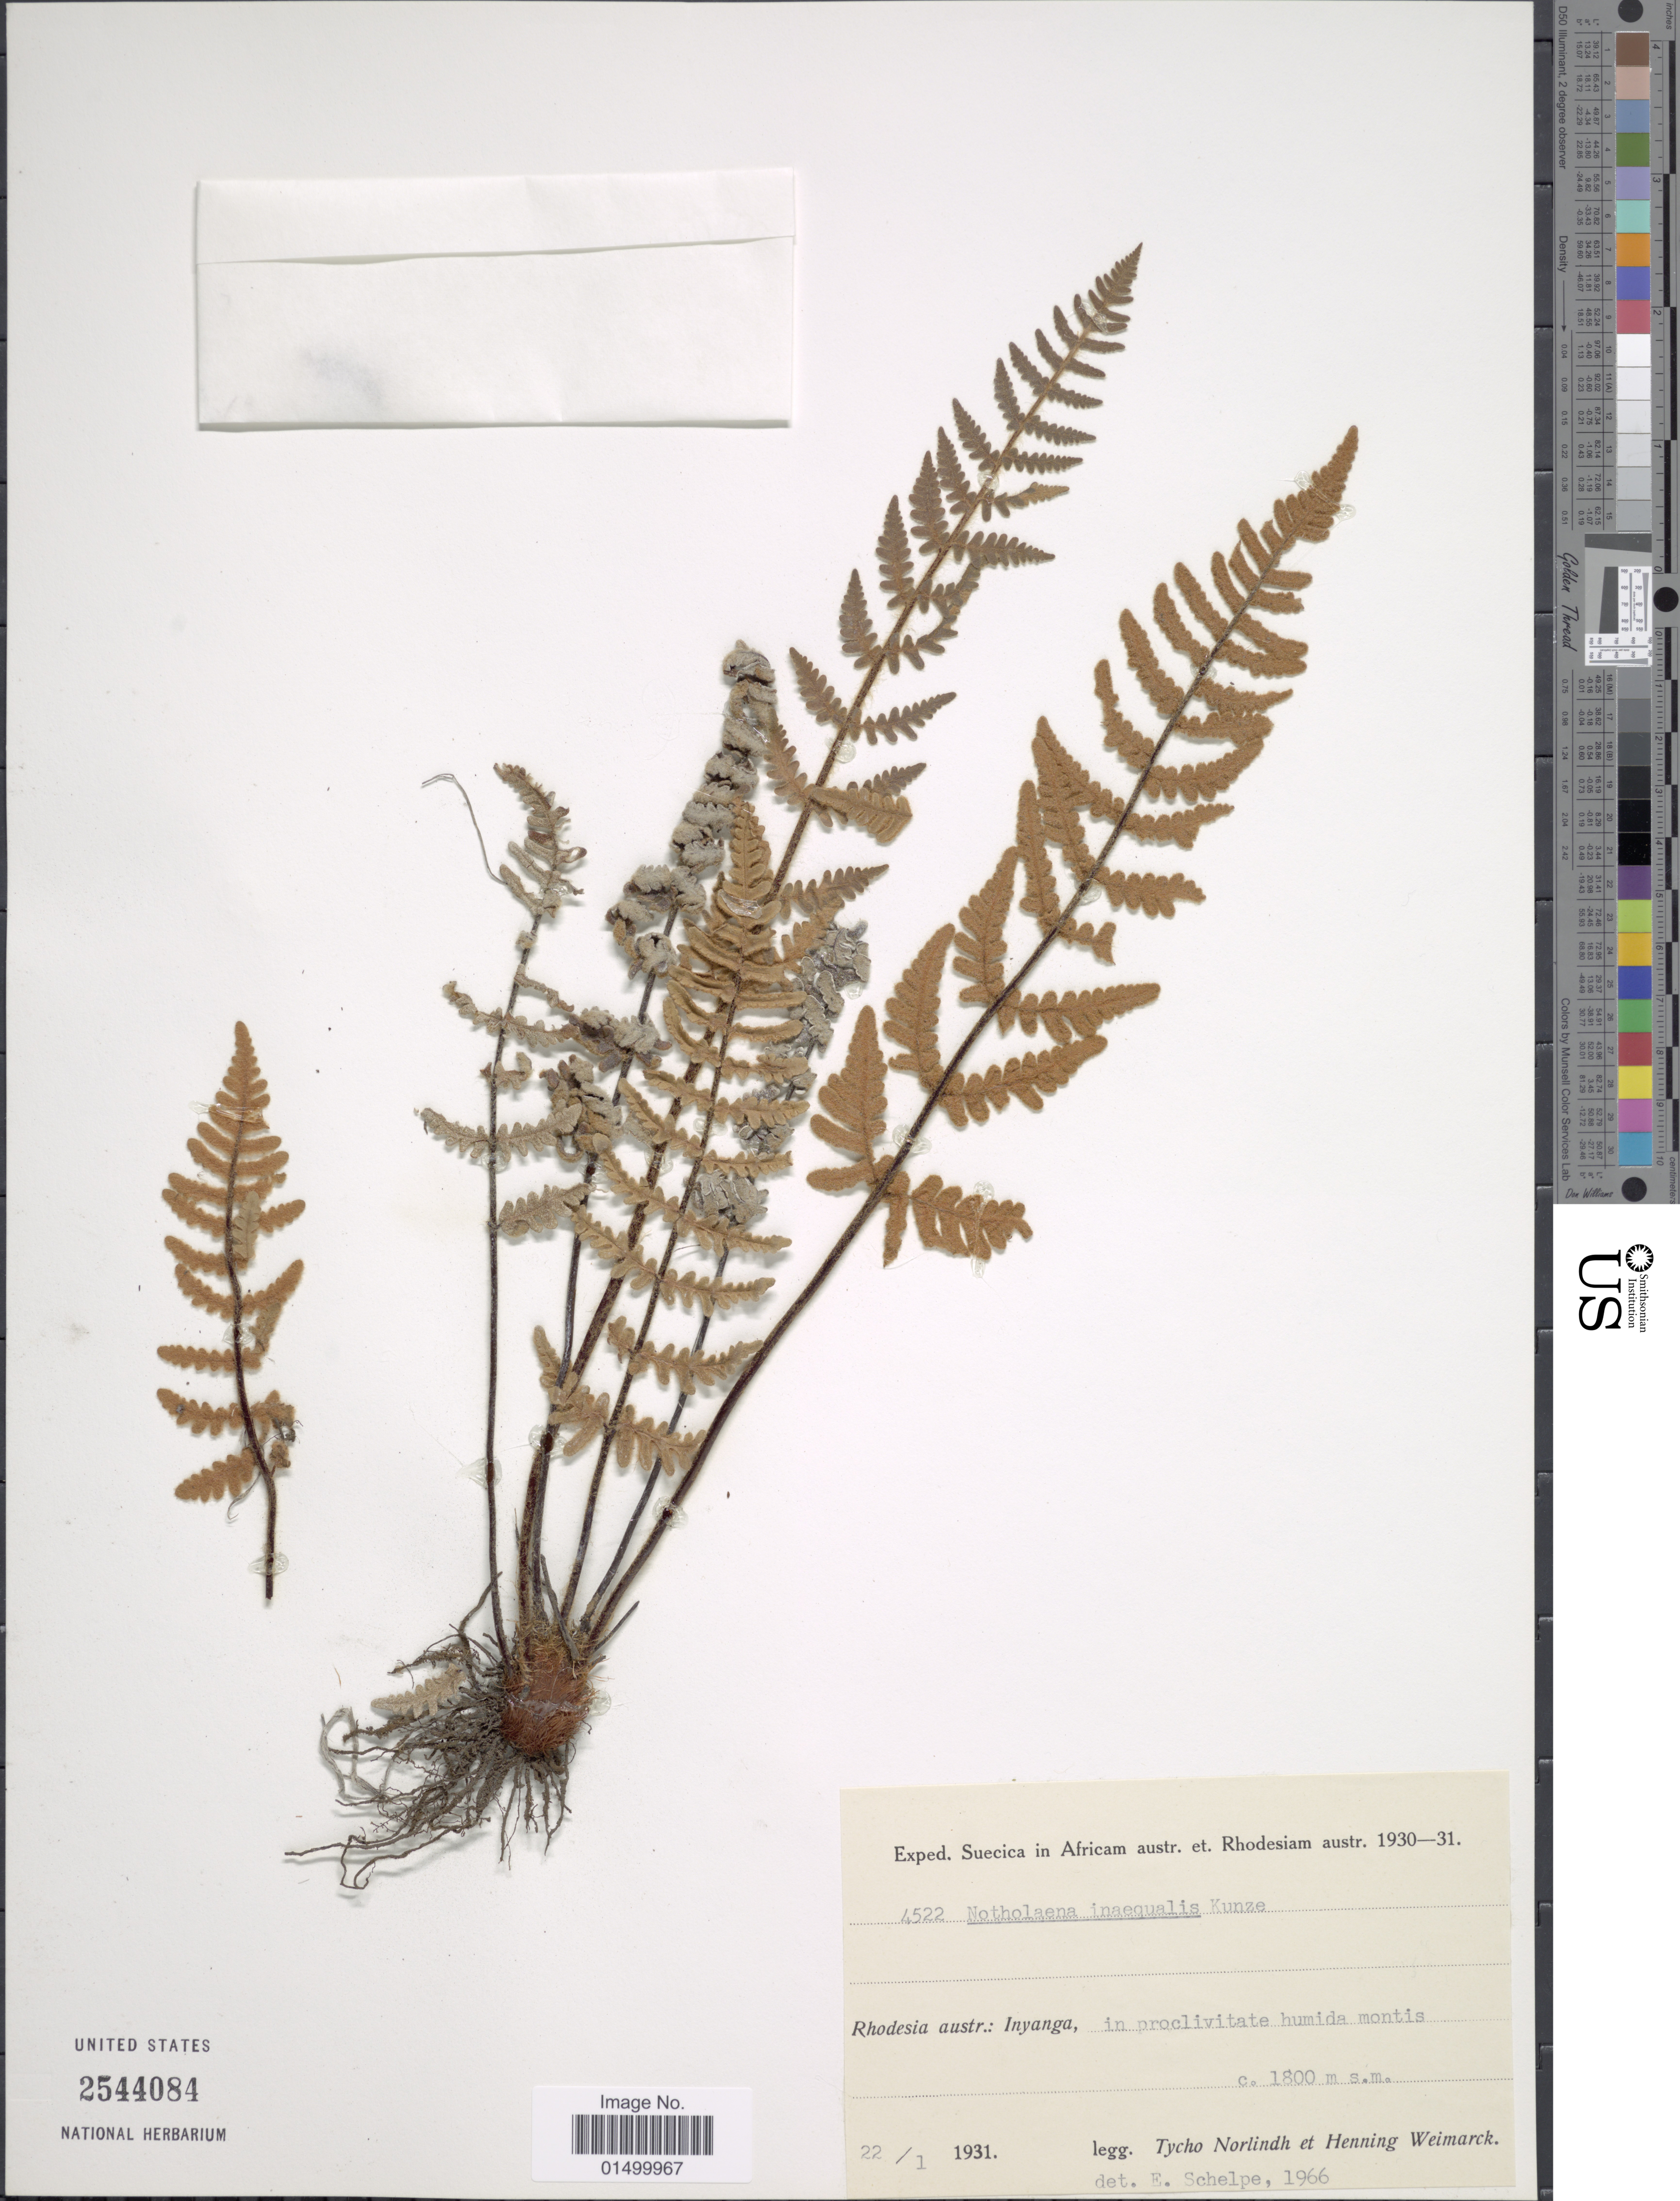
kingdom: Plantae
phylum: Tracheophyta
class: Polypodiopsida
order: Polypodiales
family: Pteridaceae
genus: Cheilanthes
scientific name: Cheilanthes inaequalis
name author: (Kunze) Mett.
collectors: N. T. Norlindh & H. Weimarck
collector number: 4522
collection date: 1931-01-22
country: Zimbabwe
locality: Inyanga, in proclivitate humida montis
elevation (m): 1800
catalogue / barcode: US 2544084